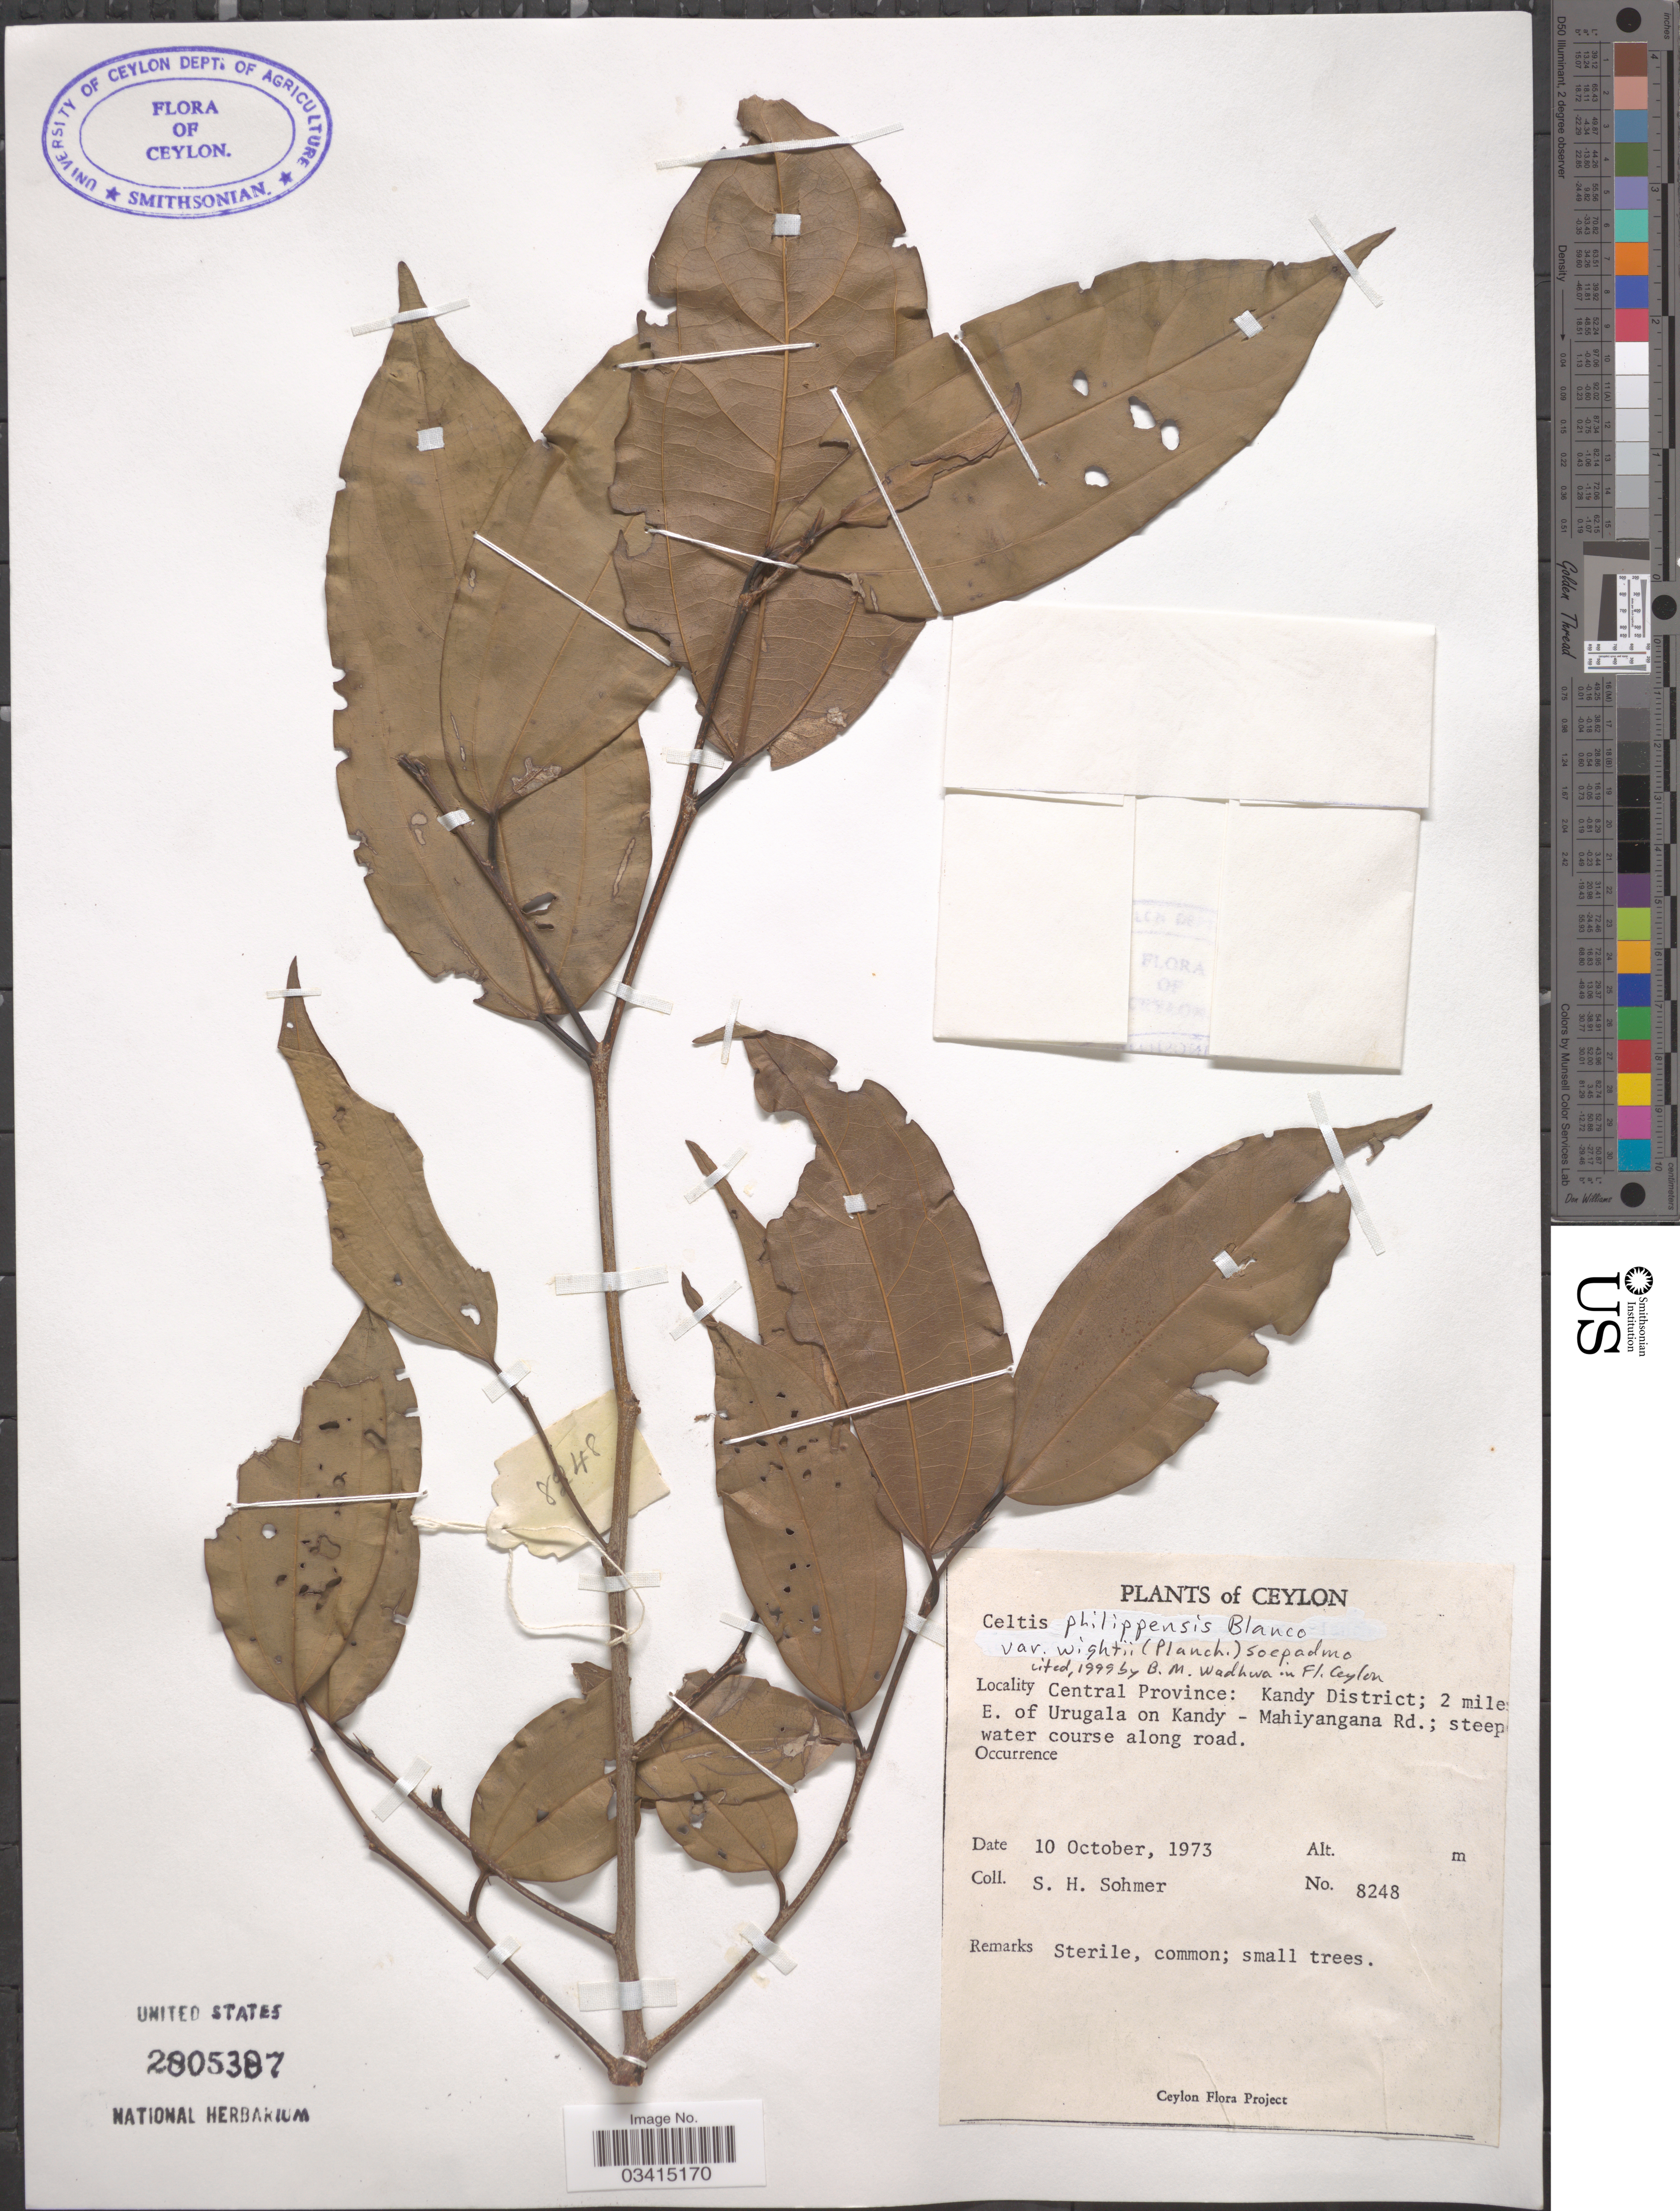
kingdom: Plantae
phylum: Tracheophyta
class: Magnoliopsida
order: Rosales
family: Cannabaceae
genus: Celtis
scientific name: Celtis philippensis var. wightii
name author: (Planch.) Soepadmo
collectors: S. H. Sohmer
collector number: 8248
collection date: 1973-10-10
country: Sri Lanka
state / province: Central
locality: Ceylon. Kandy District; 2 miles E. of Urugala on Kandy - Mahiyangana Rd.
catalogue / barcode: US 2805387